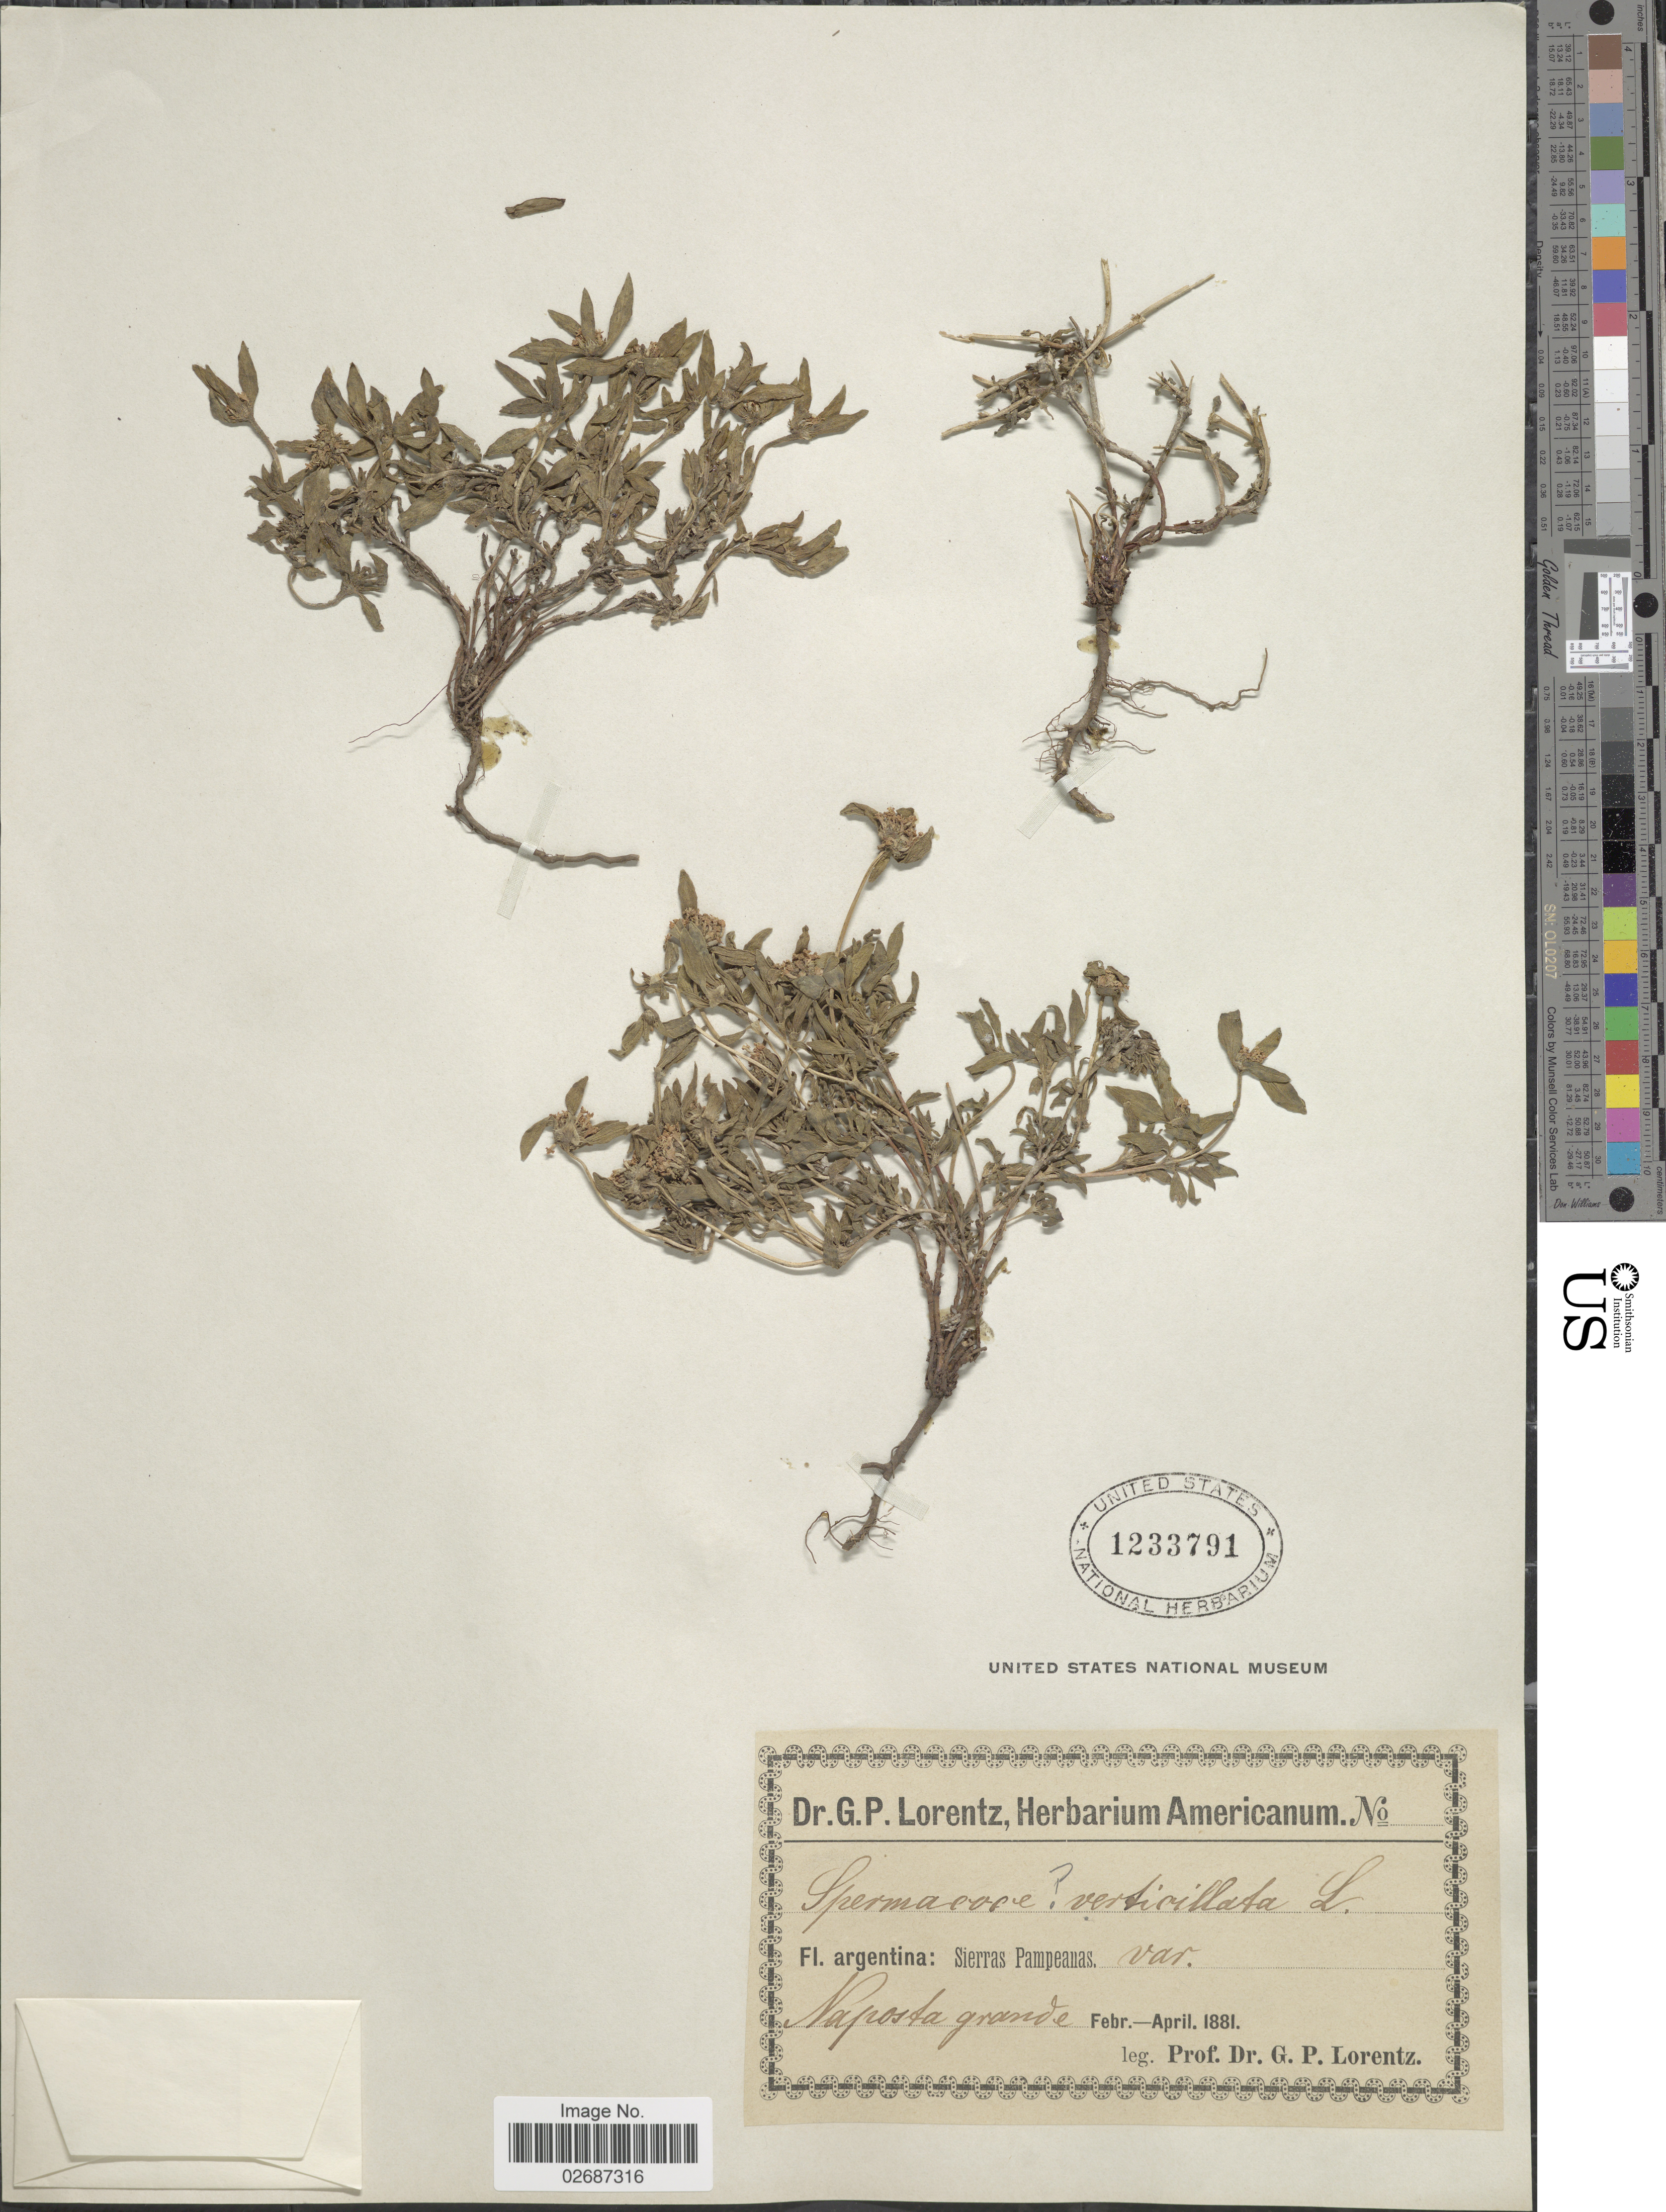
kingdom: Plantae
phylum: Tracheophyta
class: Magnoliopsida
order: Gentianales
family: Rubiaceae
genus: Borreria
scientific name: Borreria verticillata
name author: (L.) G. Mey.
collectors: P. G. Lorentz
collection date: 1881-02/1881-04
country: Argentina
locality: Sierras Pampeanas, var. Naposta grande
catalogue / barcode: US 1233791